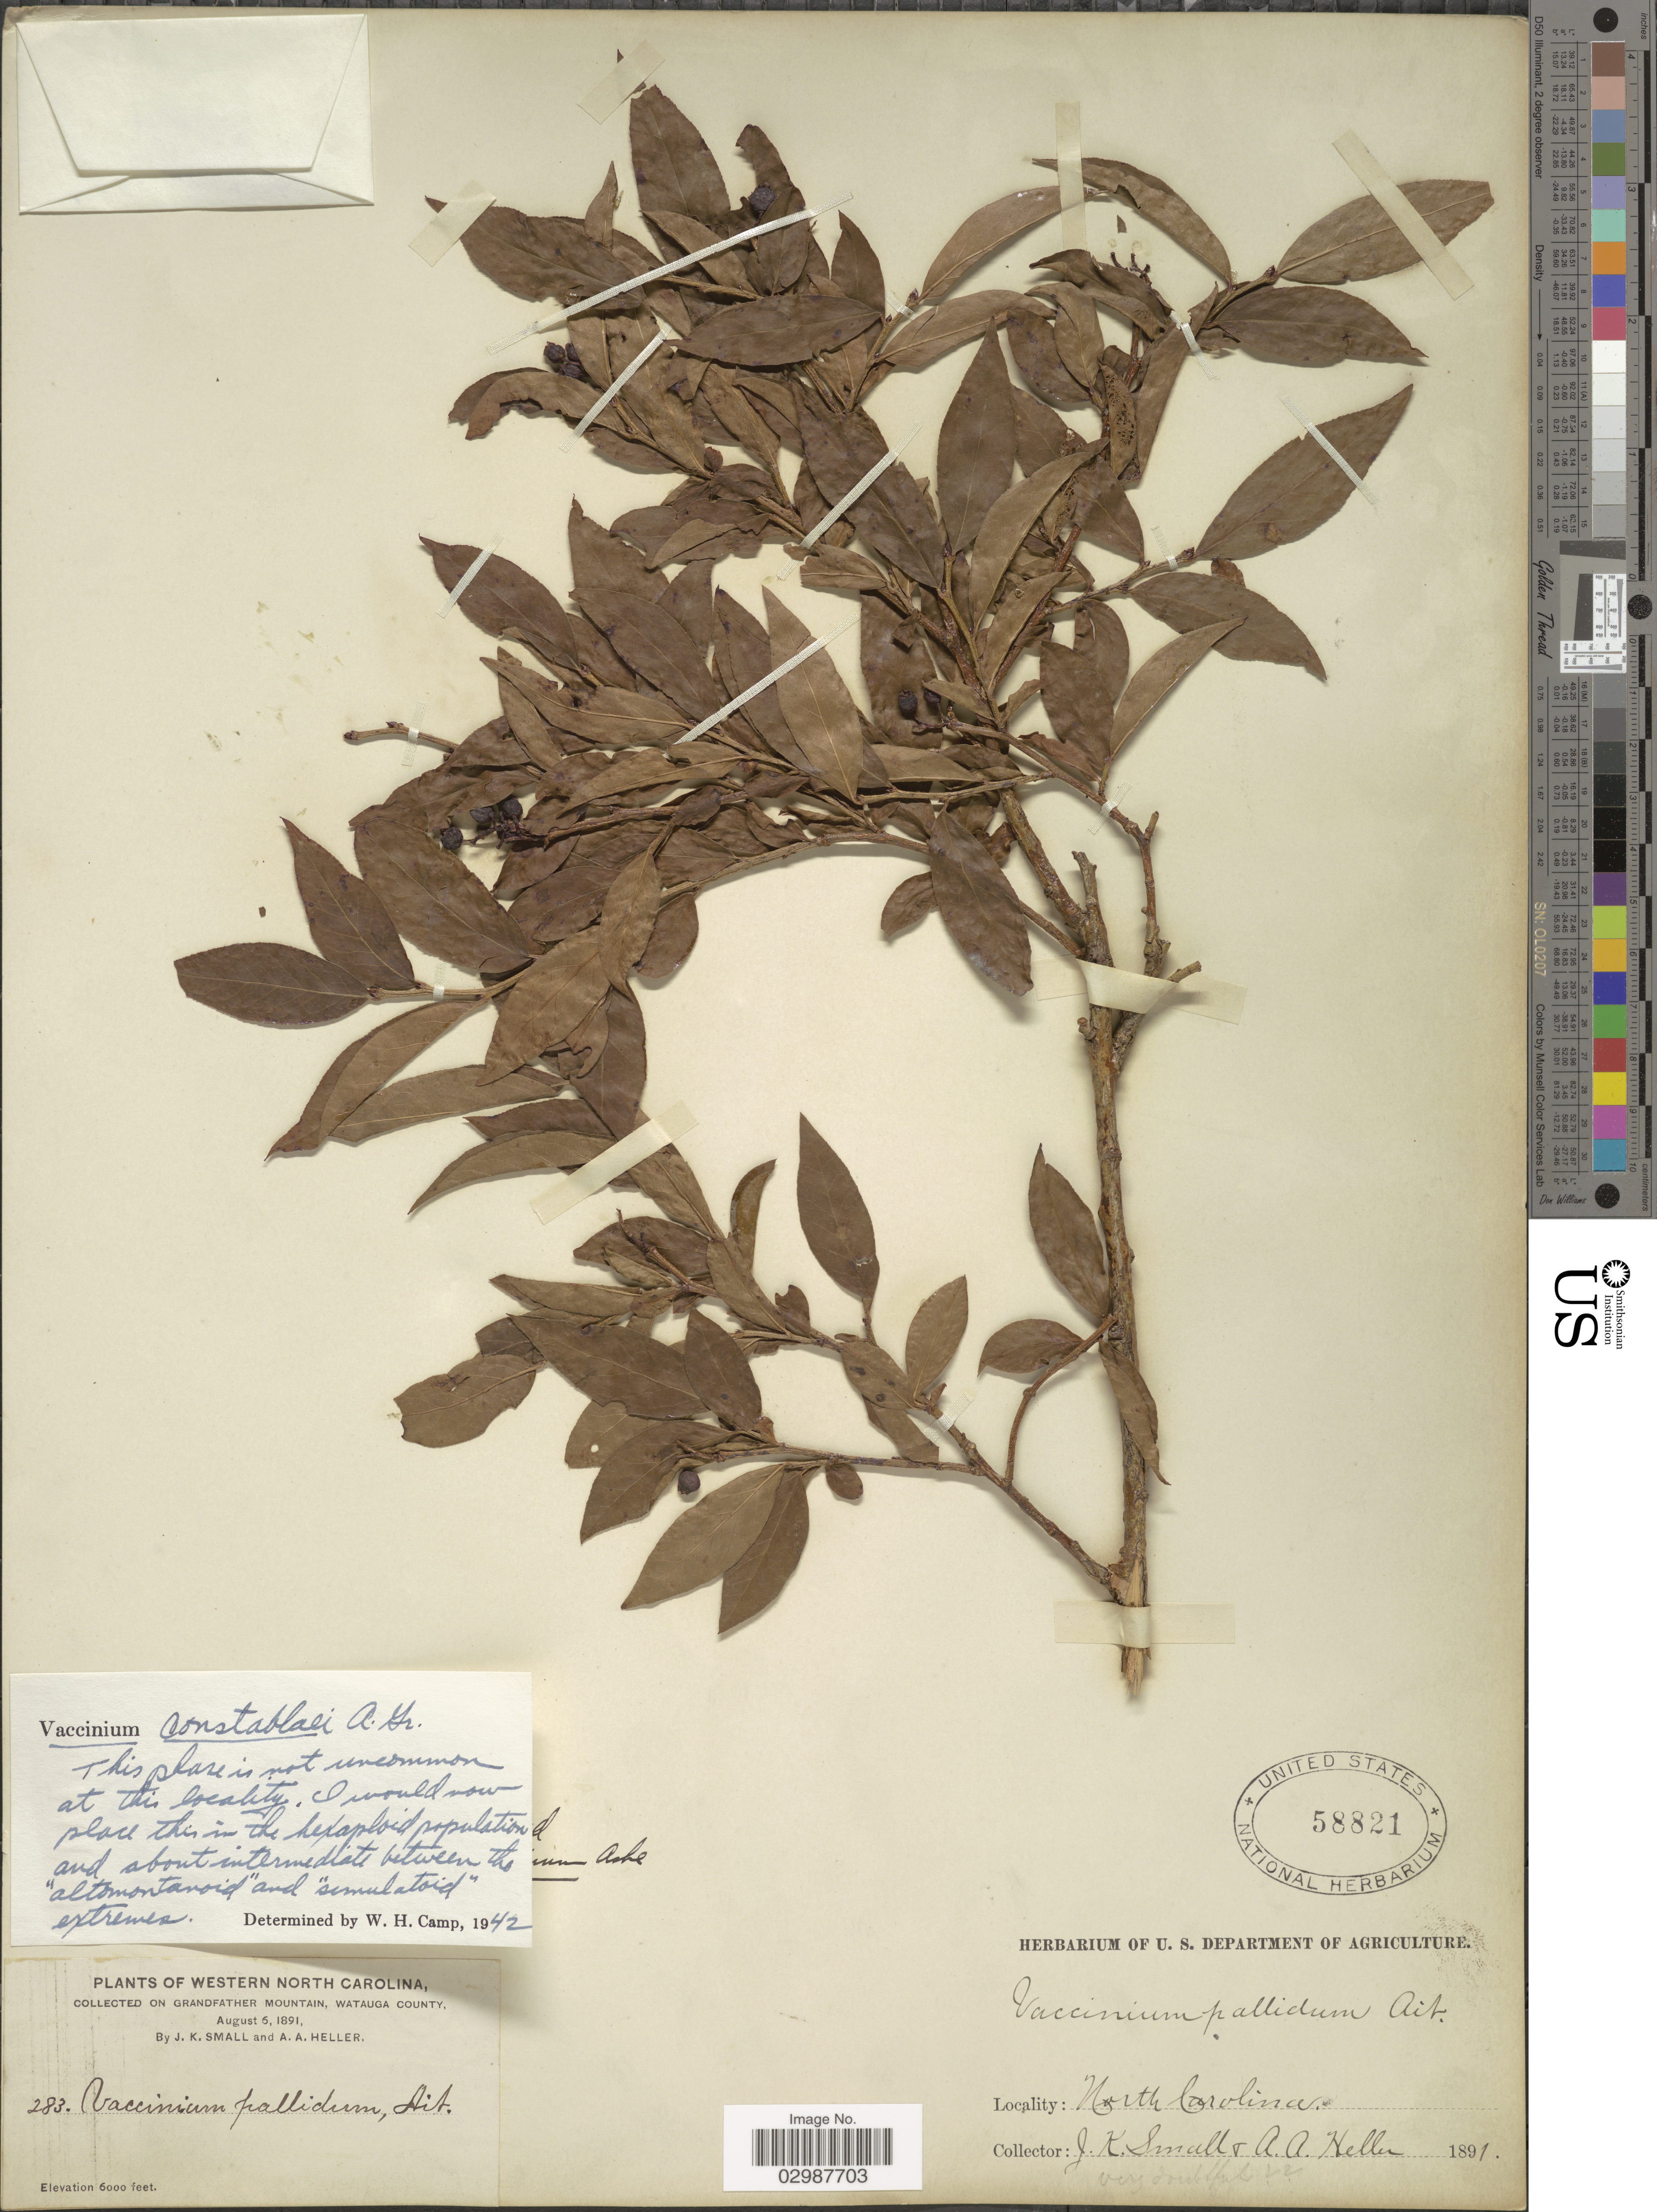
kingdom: Plantae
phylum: Tracheophyta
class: Magnoliopsida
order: Ericales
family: Ericaceae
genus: Vaccinium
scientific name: Vaccinium constablaei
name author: A. Gray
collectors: J. K. Small & A. A. Heller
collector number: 283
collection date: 1891-08-06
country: United States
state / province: North Carolina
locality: Western North Carolina. Grandfather Mountain, Watauga County.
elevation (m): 1829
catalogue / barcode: US 58821